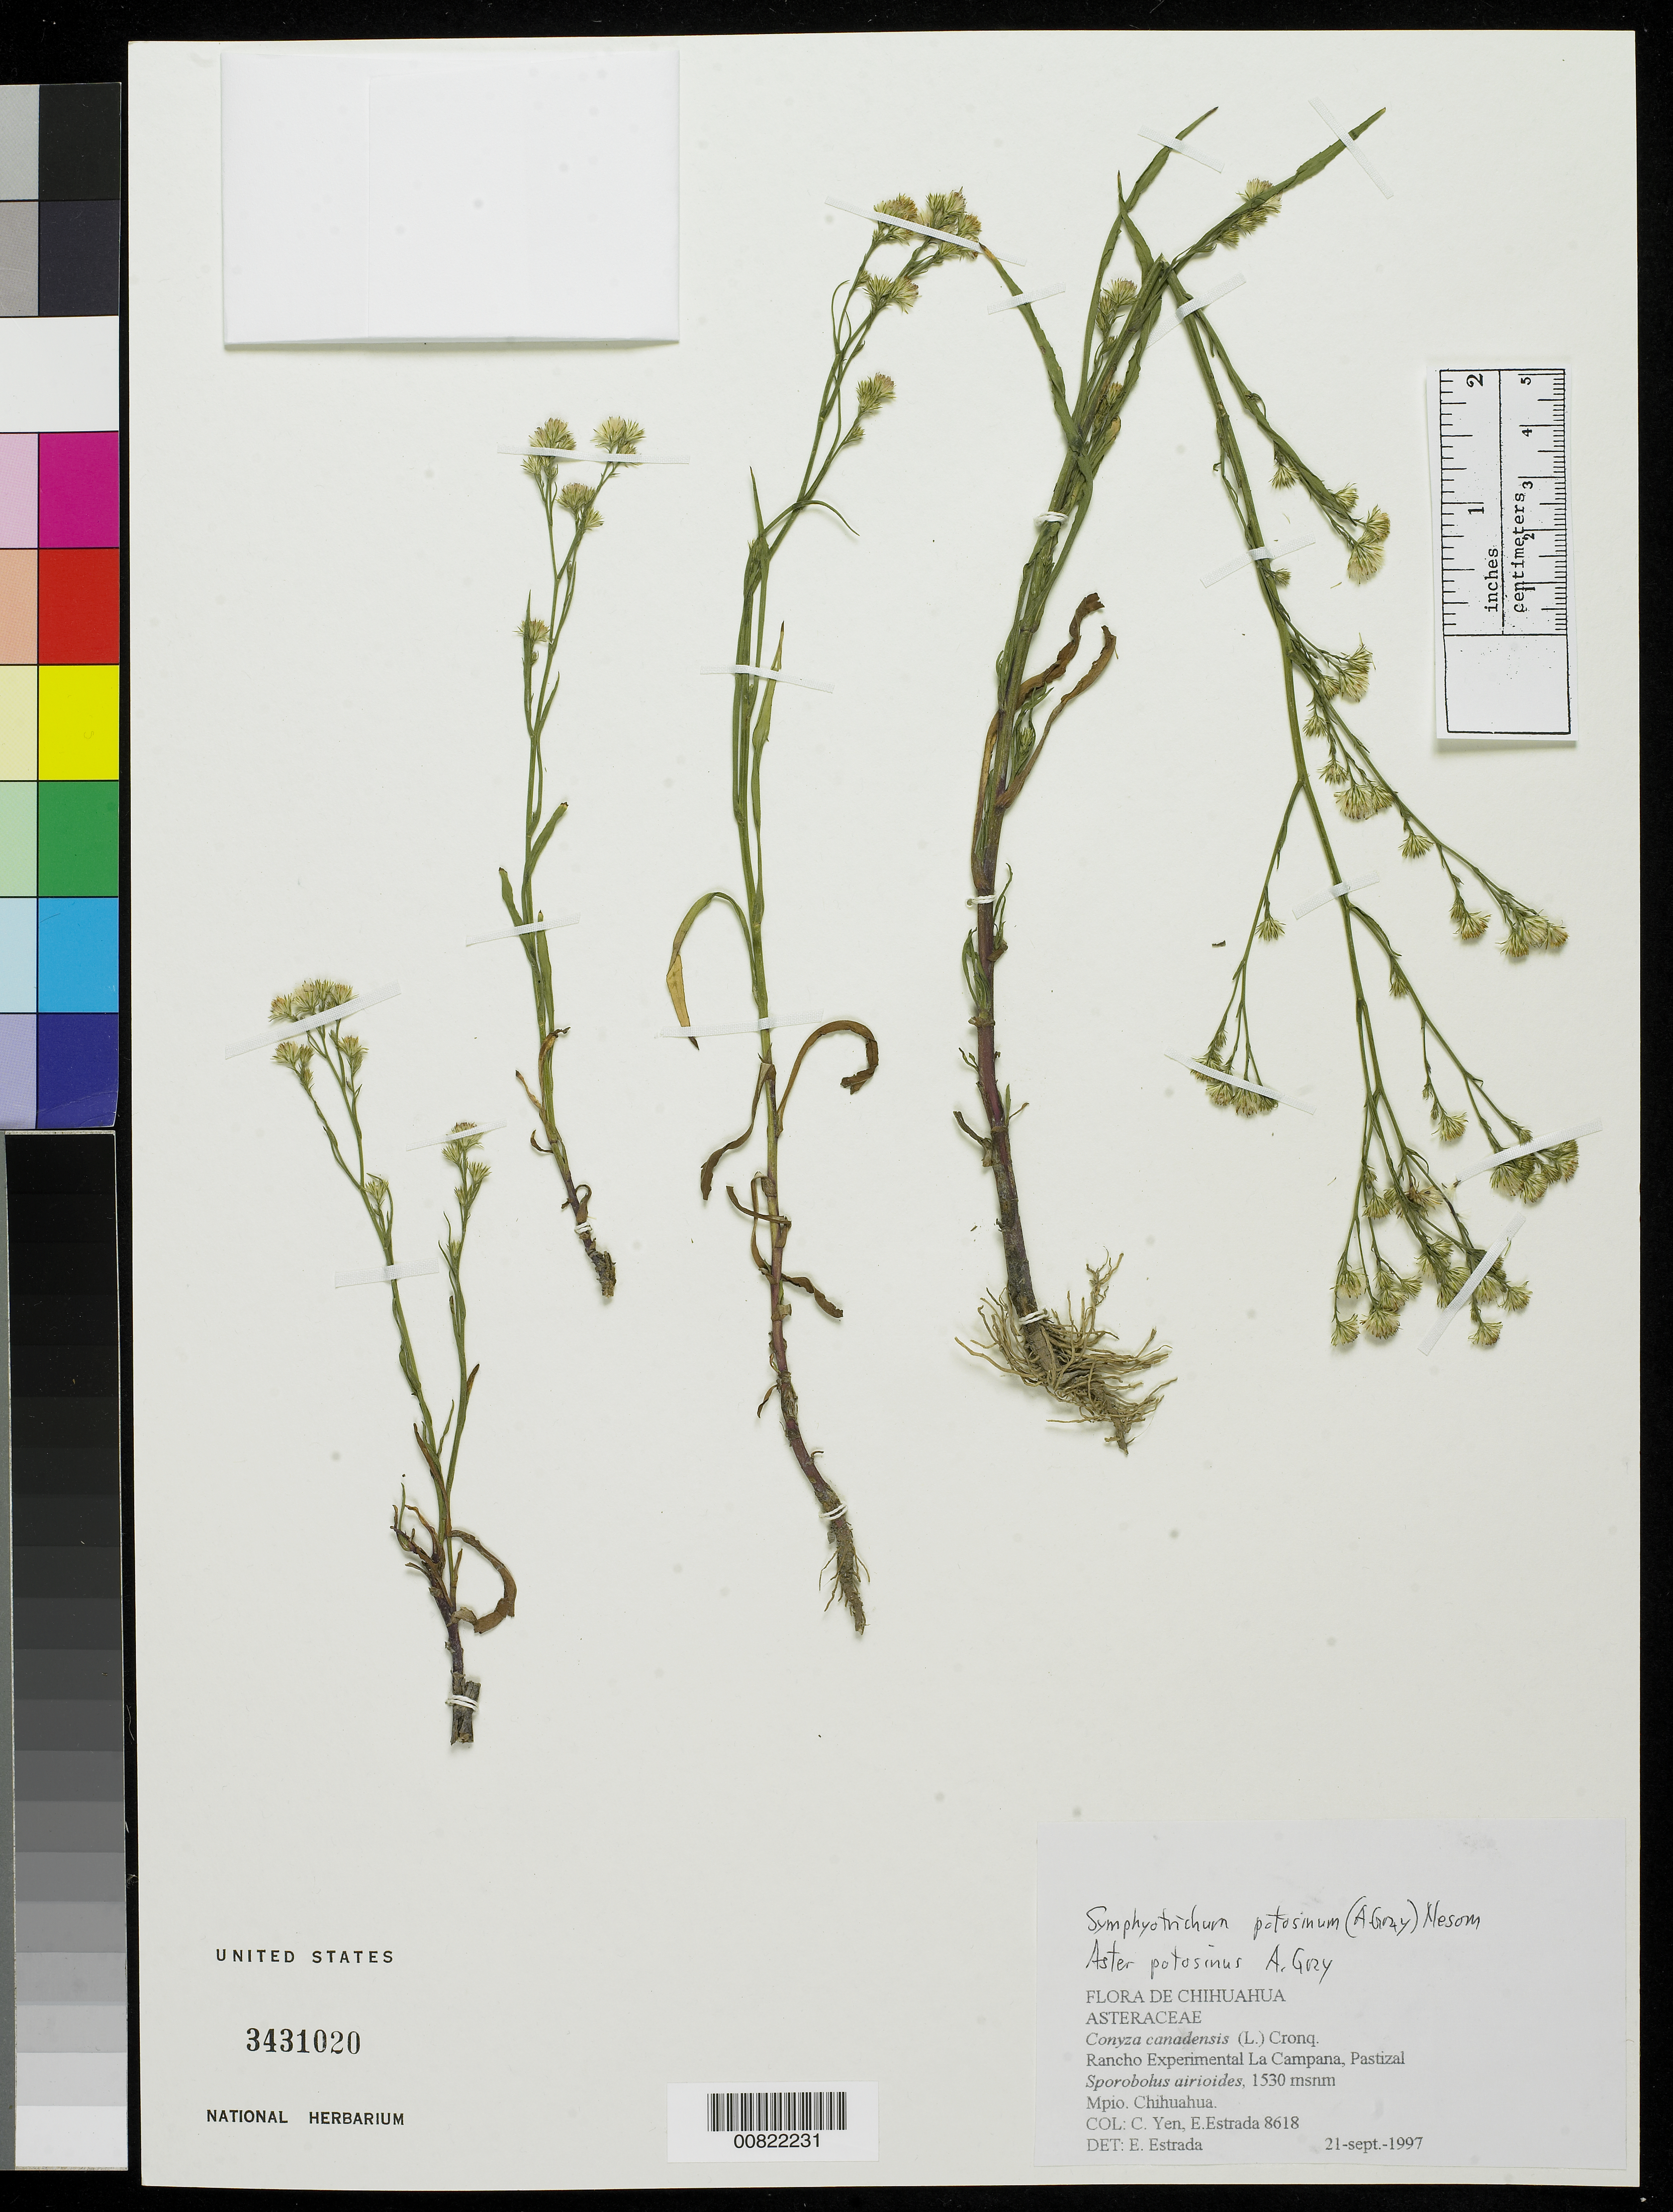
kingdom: Plantae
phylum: Tracheophyta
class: Magnoliopsida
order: Asterales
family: Asteraceae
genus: Symphyotrichum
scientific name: Symphyotrichum potosinum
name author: (A. Gray) G.L. Nesom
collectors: Y. C. Yang & E. Estrada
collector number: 8618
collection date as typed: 21 Sep 1997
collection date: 1997-09-21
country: Mexico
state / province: Chihuahua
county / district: Chihuahua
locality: Rancho Experimental La campana.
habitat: Pastizal Sporobolus airioides.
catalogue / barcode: US 3431020